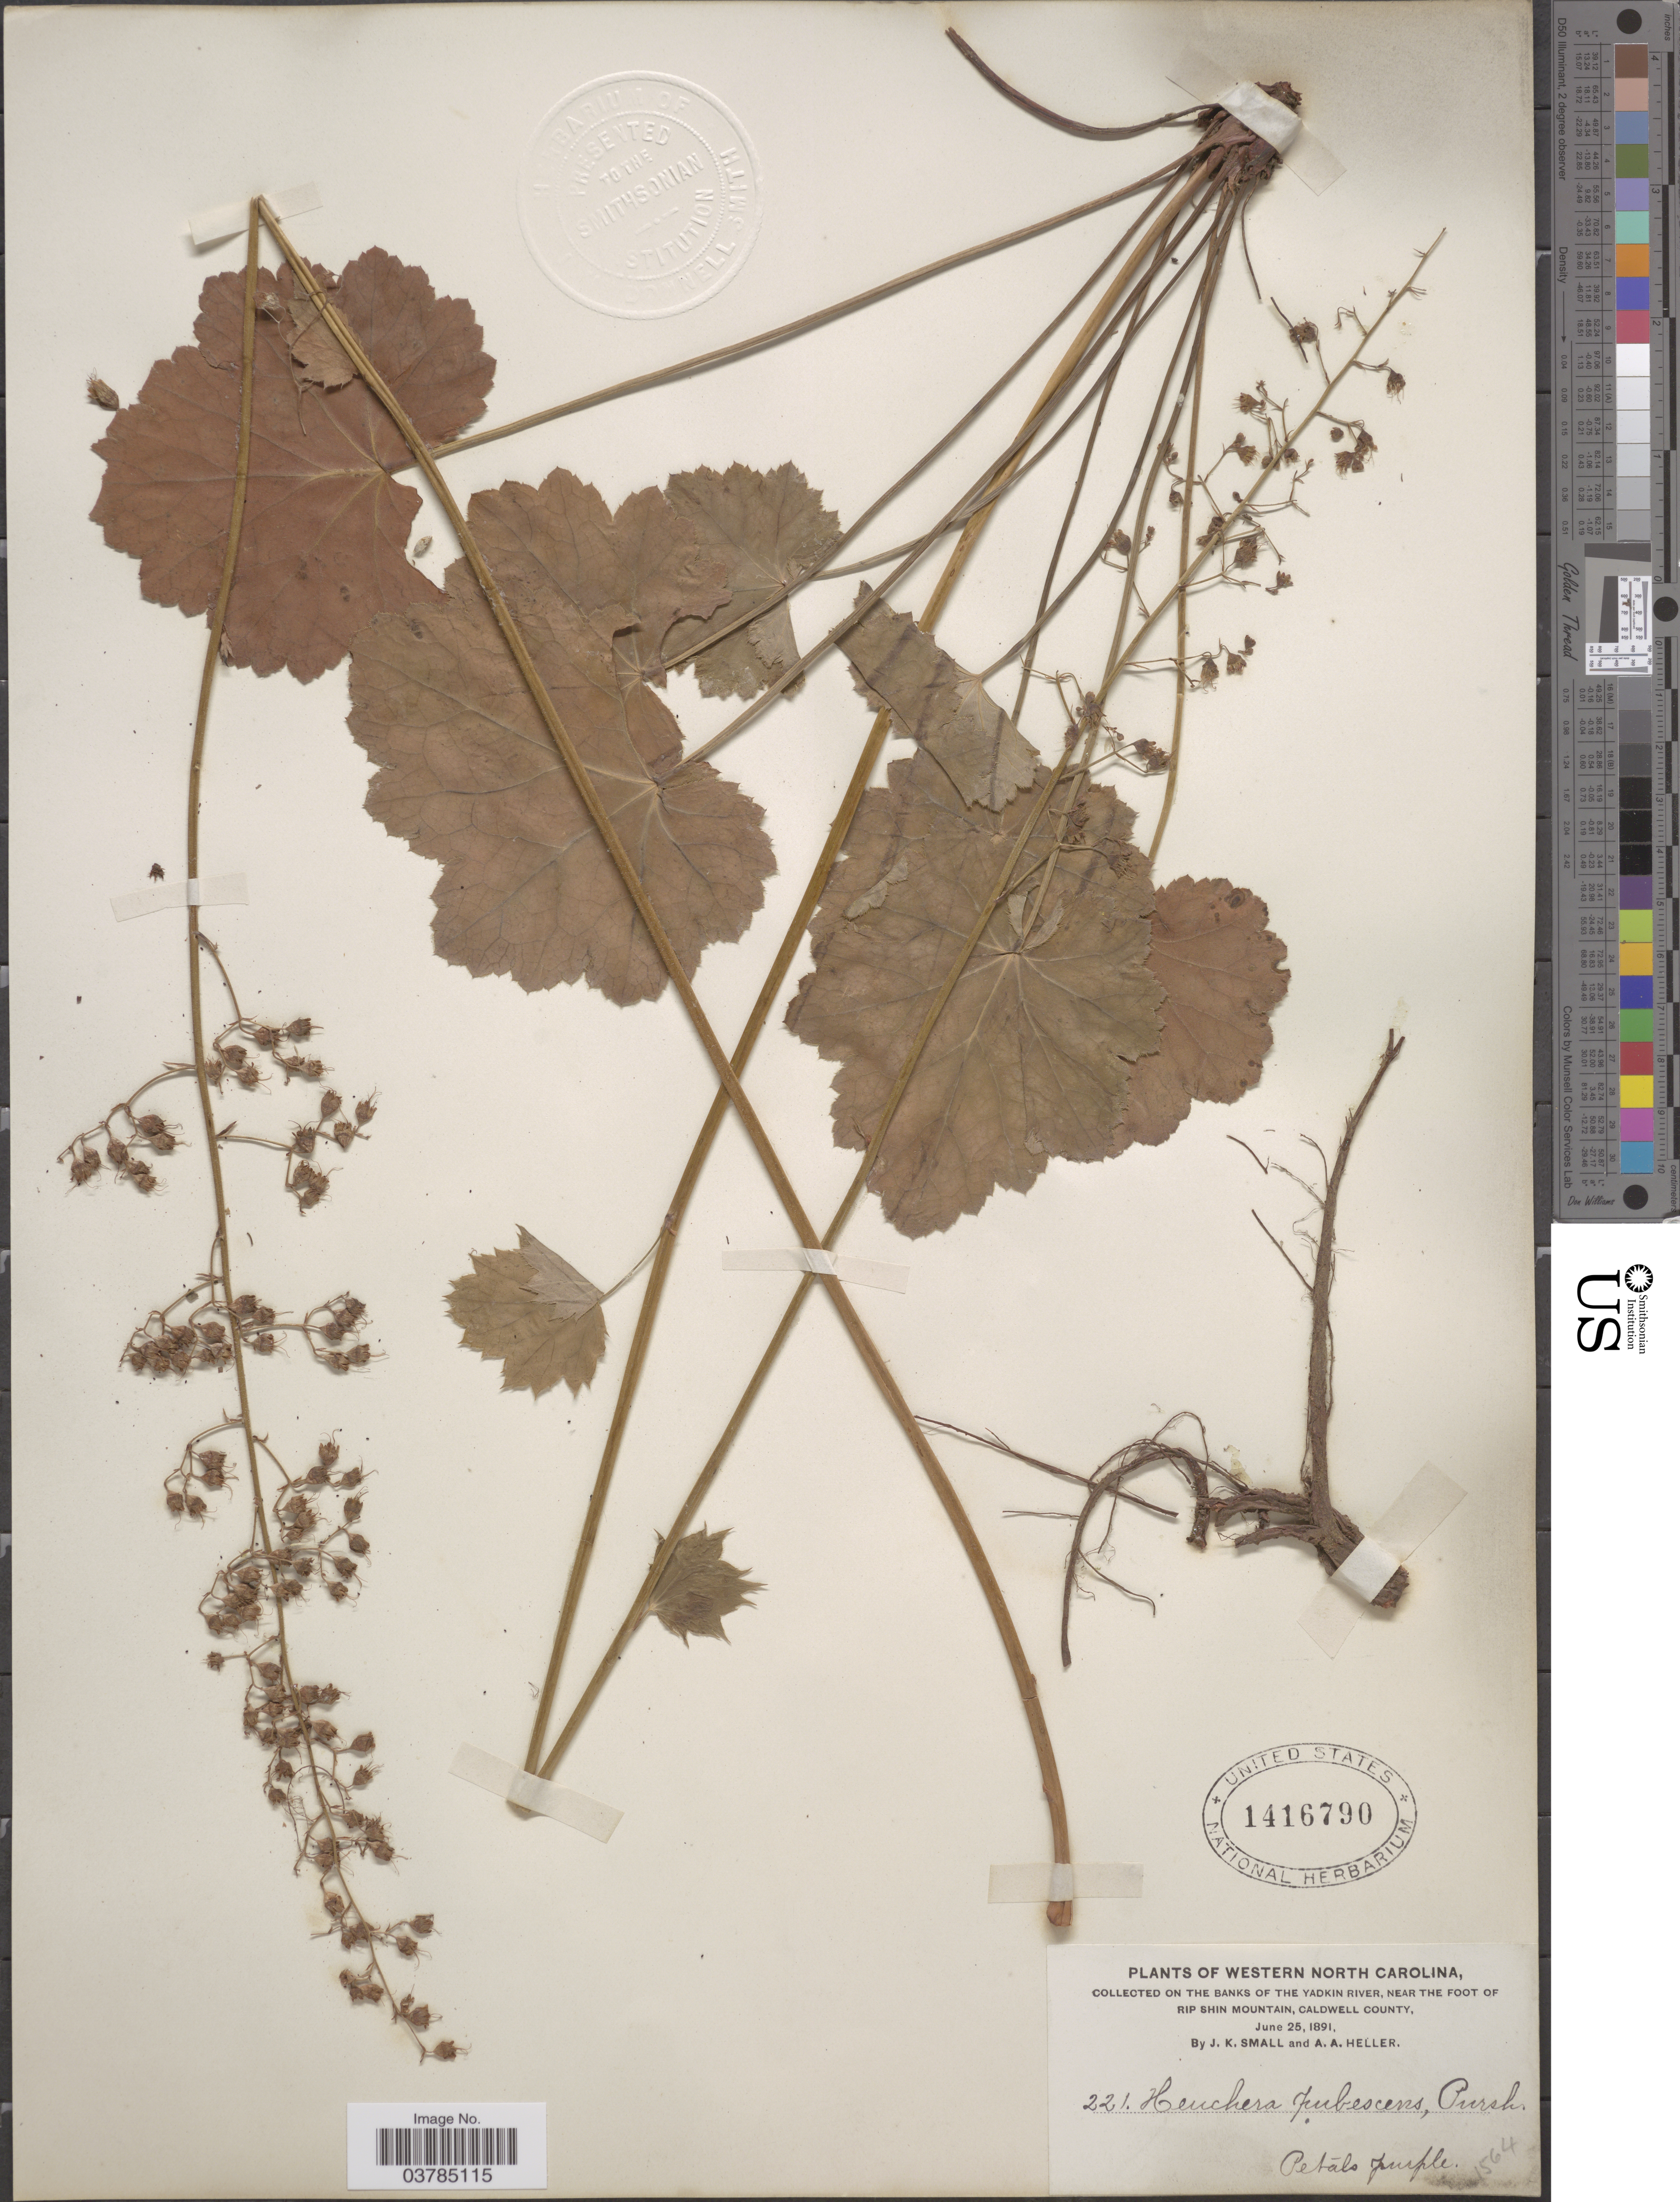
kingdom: Plantae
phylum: Tracheophyta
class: Magnoliopsida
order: Saxifragales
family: Saxifragaceae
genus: Heuchera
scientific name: Heuchera pubescens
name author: Pursh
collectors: J. K. Small & A. A. Heller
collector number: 221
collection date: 1891-06-25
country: United States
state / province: North Carolina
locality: Western North Carolina. On the banks of the Yadkin River, near the foot of Rip Shin Mountain, Caldwell County.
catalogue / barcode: US 1416790